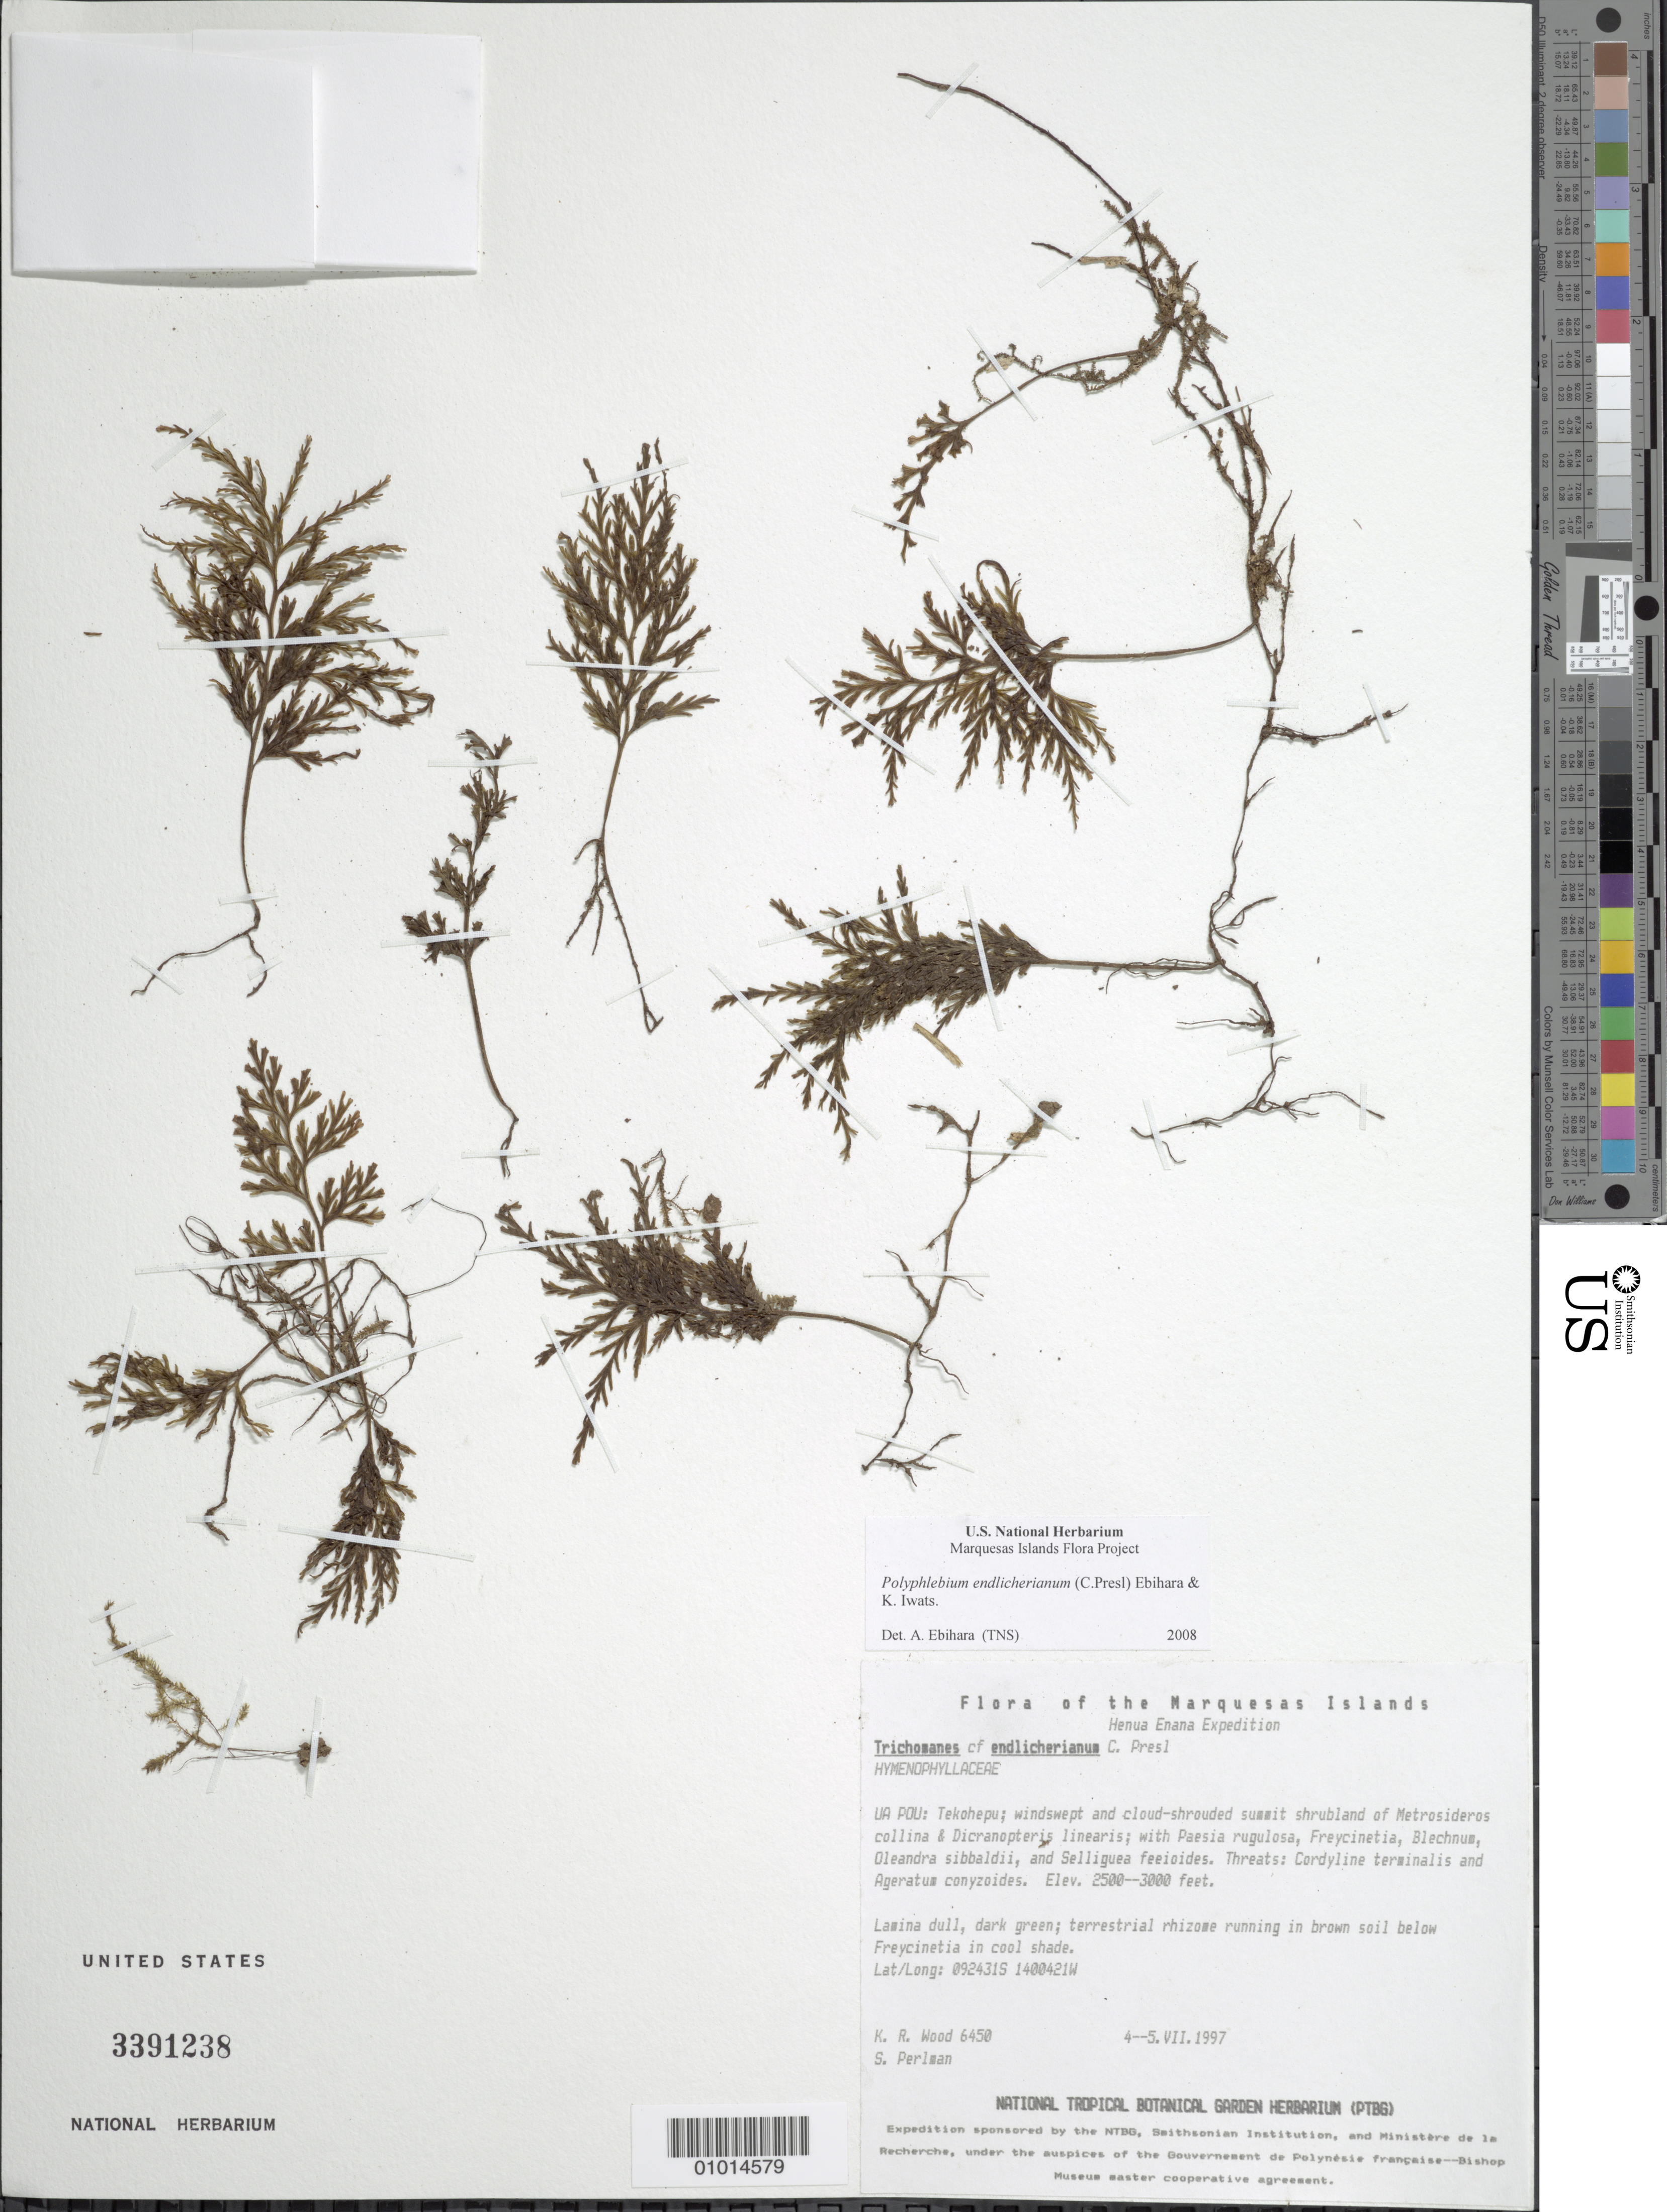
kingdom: Plantae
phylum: Tracheophyta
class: Polypodiopsida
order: Hymenophyllales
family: Hymenophyllaceae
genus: Polyphlebium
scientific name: Polyphlebium endlicherianum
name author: (C. Presl) Ebihara & K. Iwats.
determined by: Ebihara, A.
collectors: K. R. Wood & S. P. Perlman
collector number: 6450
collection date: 1997-07-04/1997-07-05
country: French Polynesia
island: Ua Pou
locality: Tekohepo, summit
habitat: Shrubland of Metrosideros collina-Dicranopteris linearis; windswept and cloud shrouded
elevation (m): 762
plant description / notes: Cordyline terminalis, Ageratum conyzoides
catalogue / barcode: US 3391238